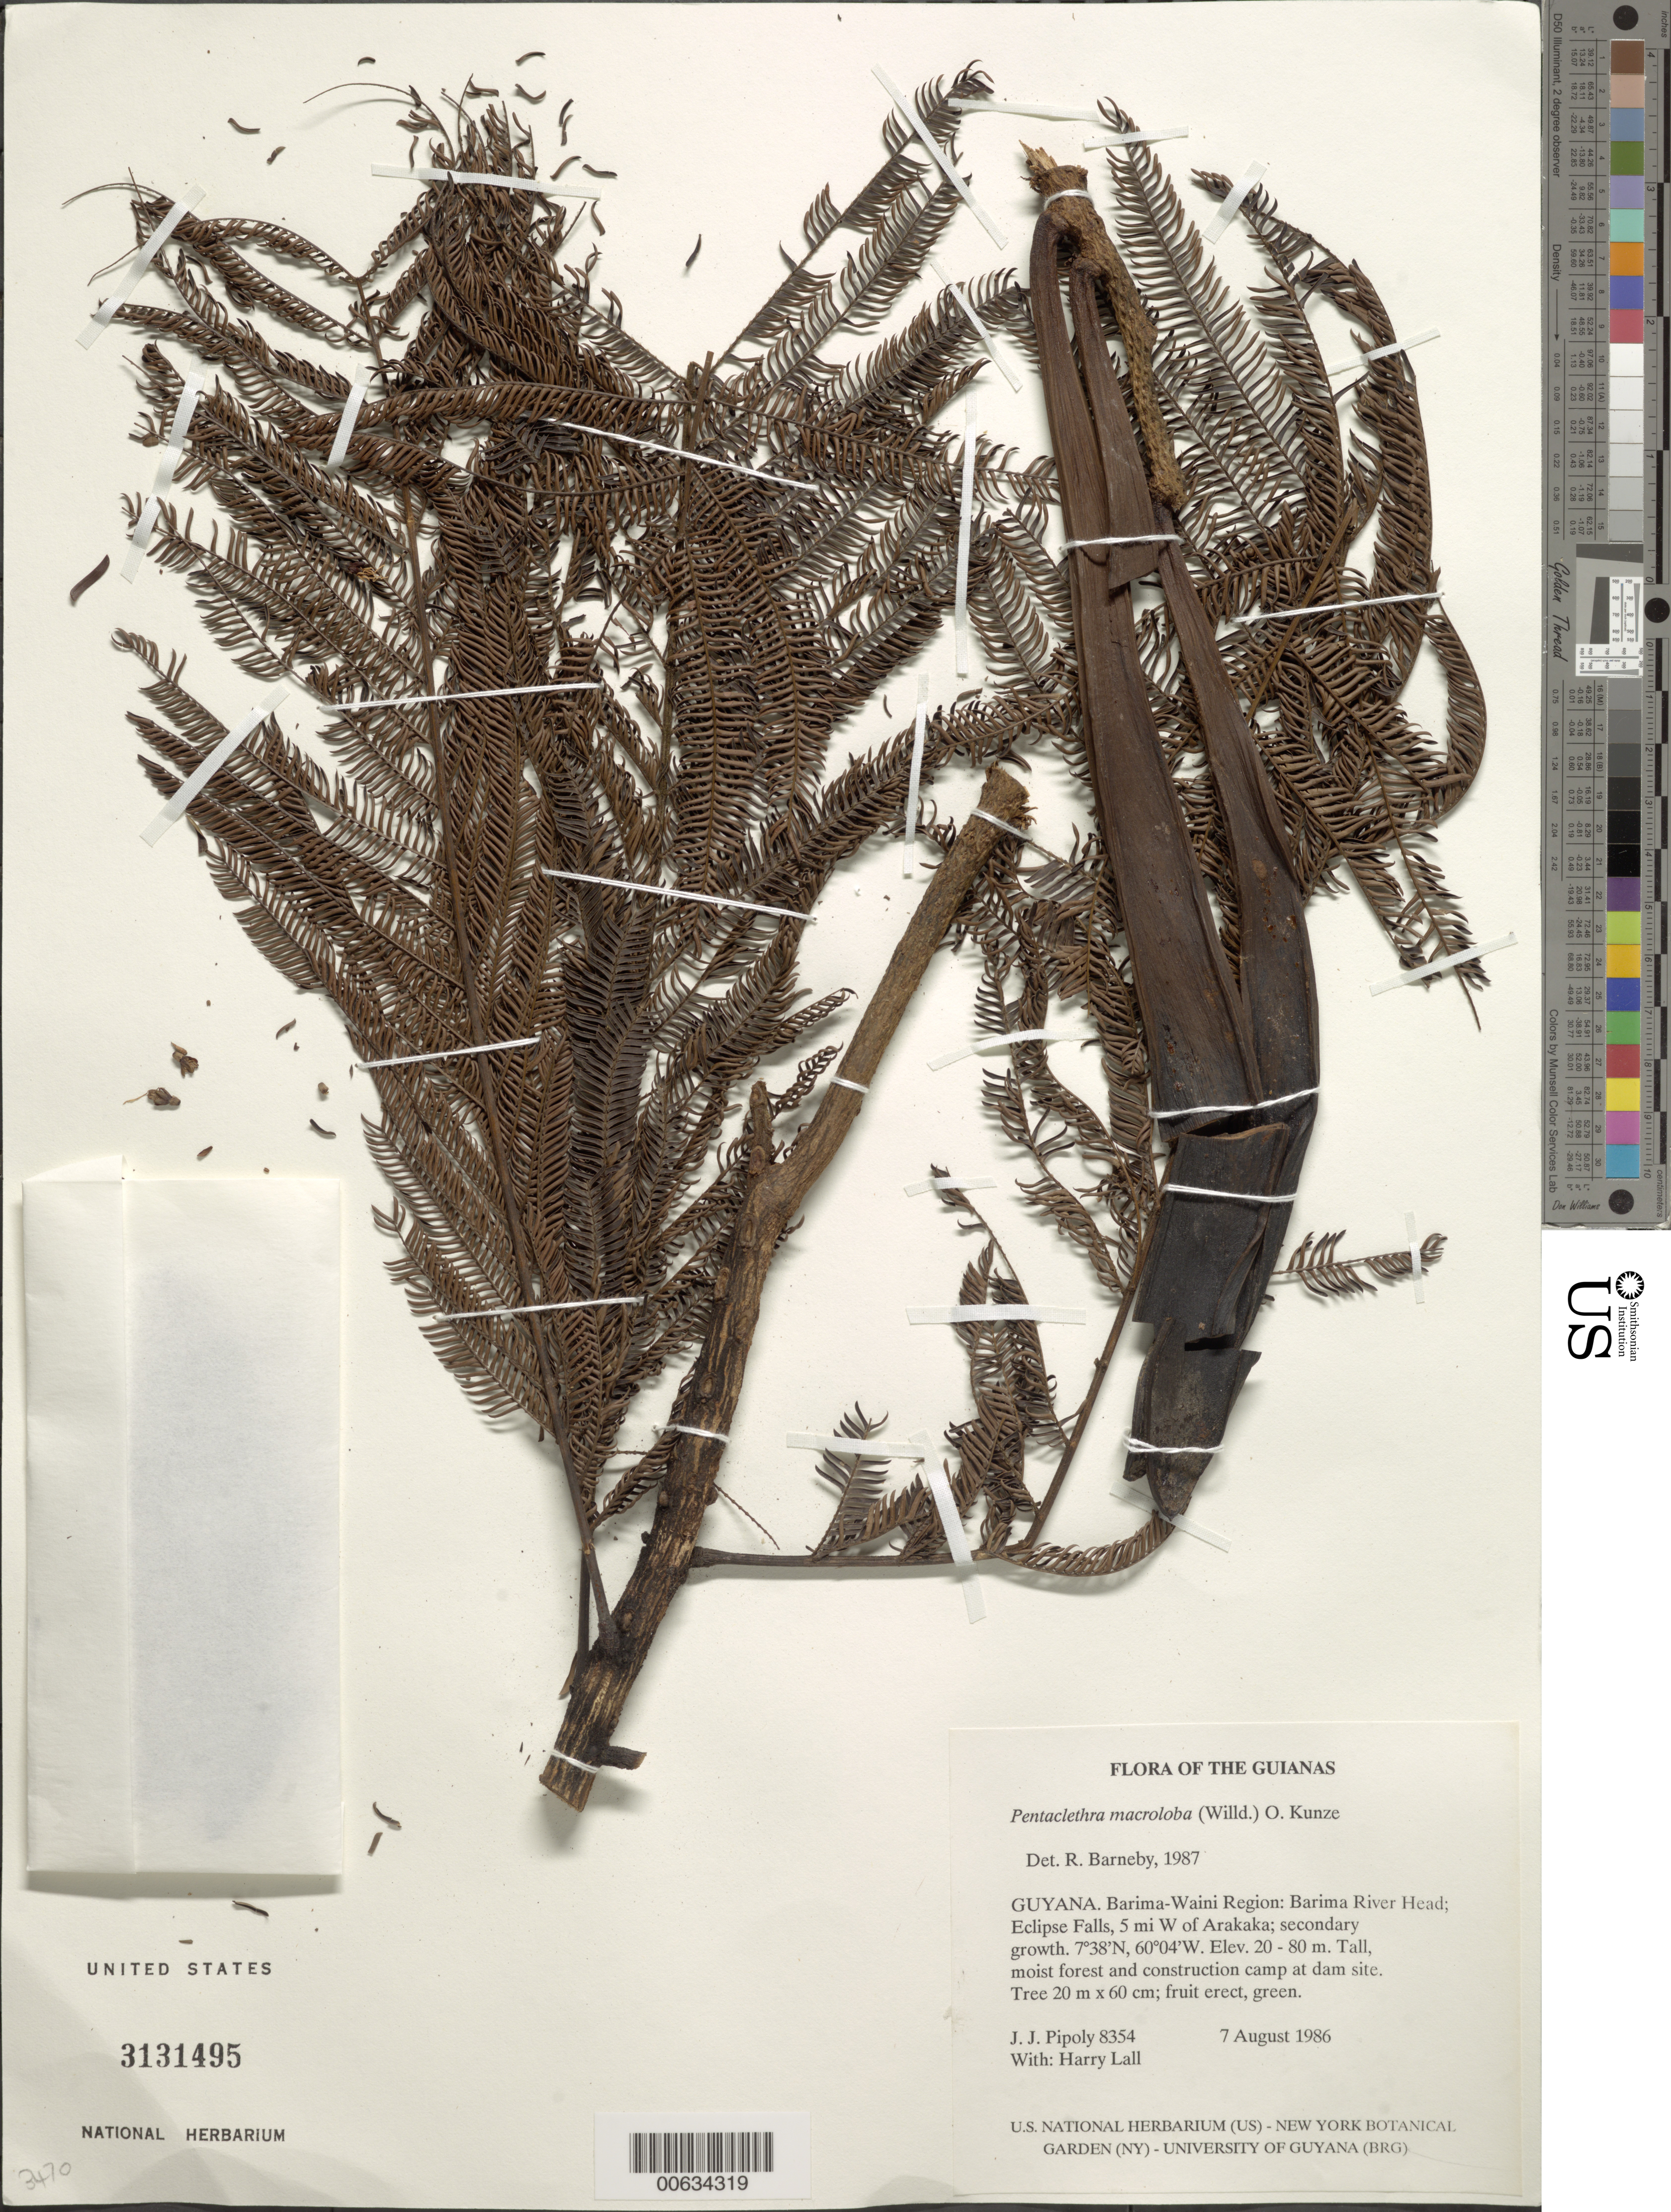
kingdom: Plantae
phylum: Tracheophyta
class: Magnoliopsida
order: Fabales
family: Fabaceae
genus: Pentaclethra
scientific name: Pentaclethra macroloba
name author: (Willd.) Kuntze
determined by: Barneby, Rupert C., (NY)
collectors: J. J. Pipoly & H. Lall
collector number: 8354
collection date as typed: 7 August 1986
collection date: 1986-08-07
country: Guyana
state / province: Barima-Waini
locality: Barima River head; Eclipse Falls, 5 mi W of Arakaka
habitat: Secondary growth, tall moist forest and construction camp at dam site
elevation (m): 20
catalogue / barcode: US 3131495